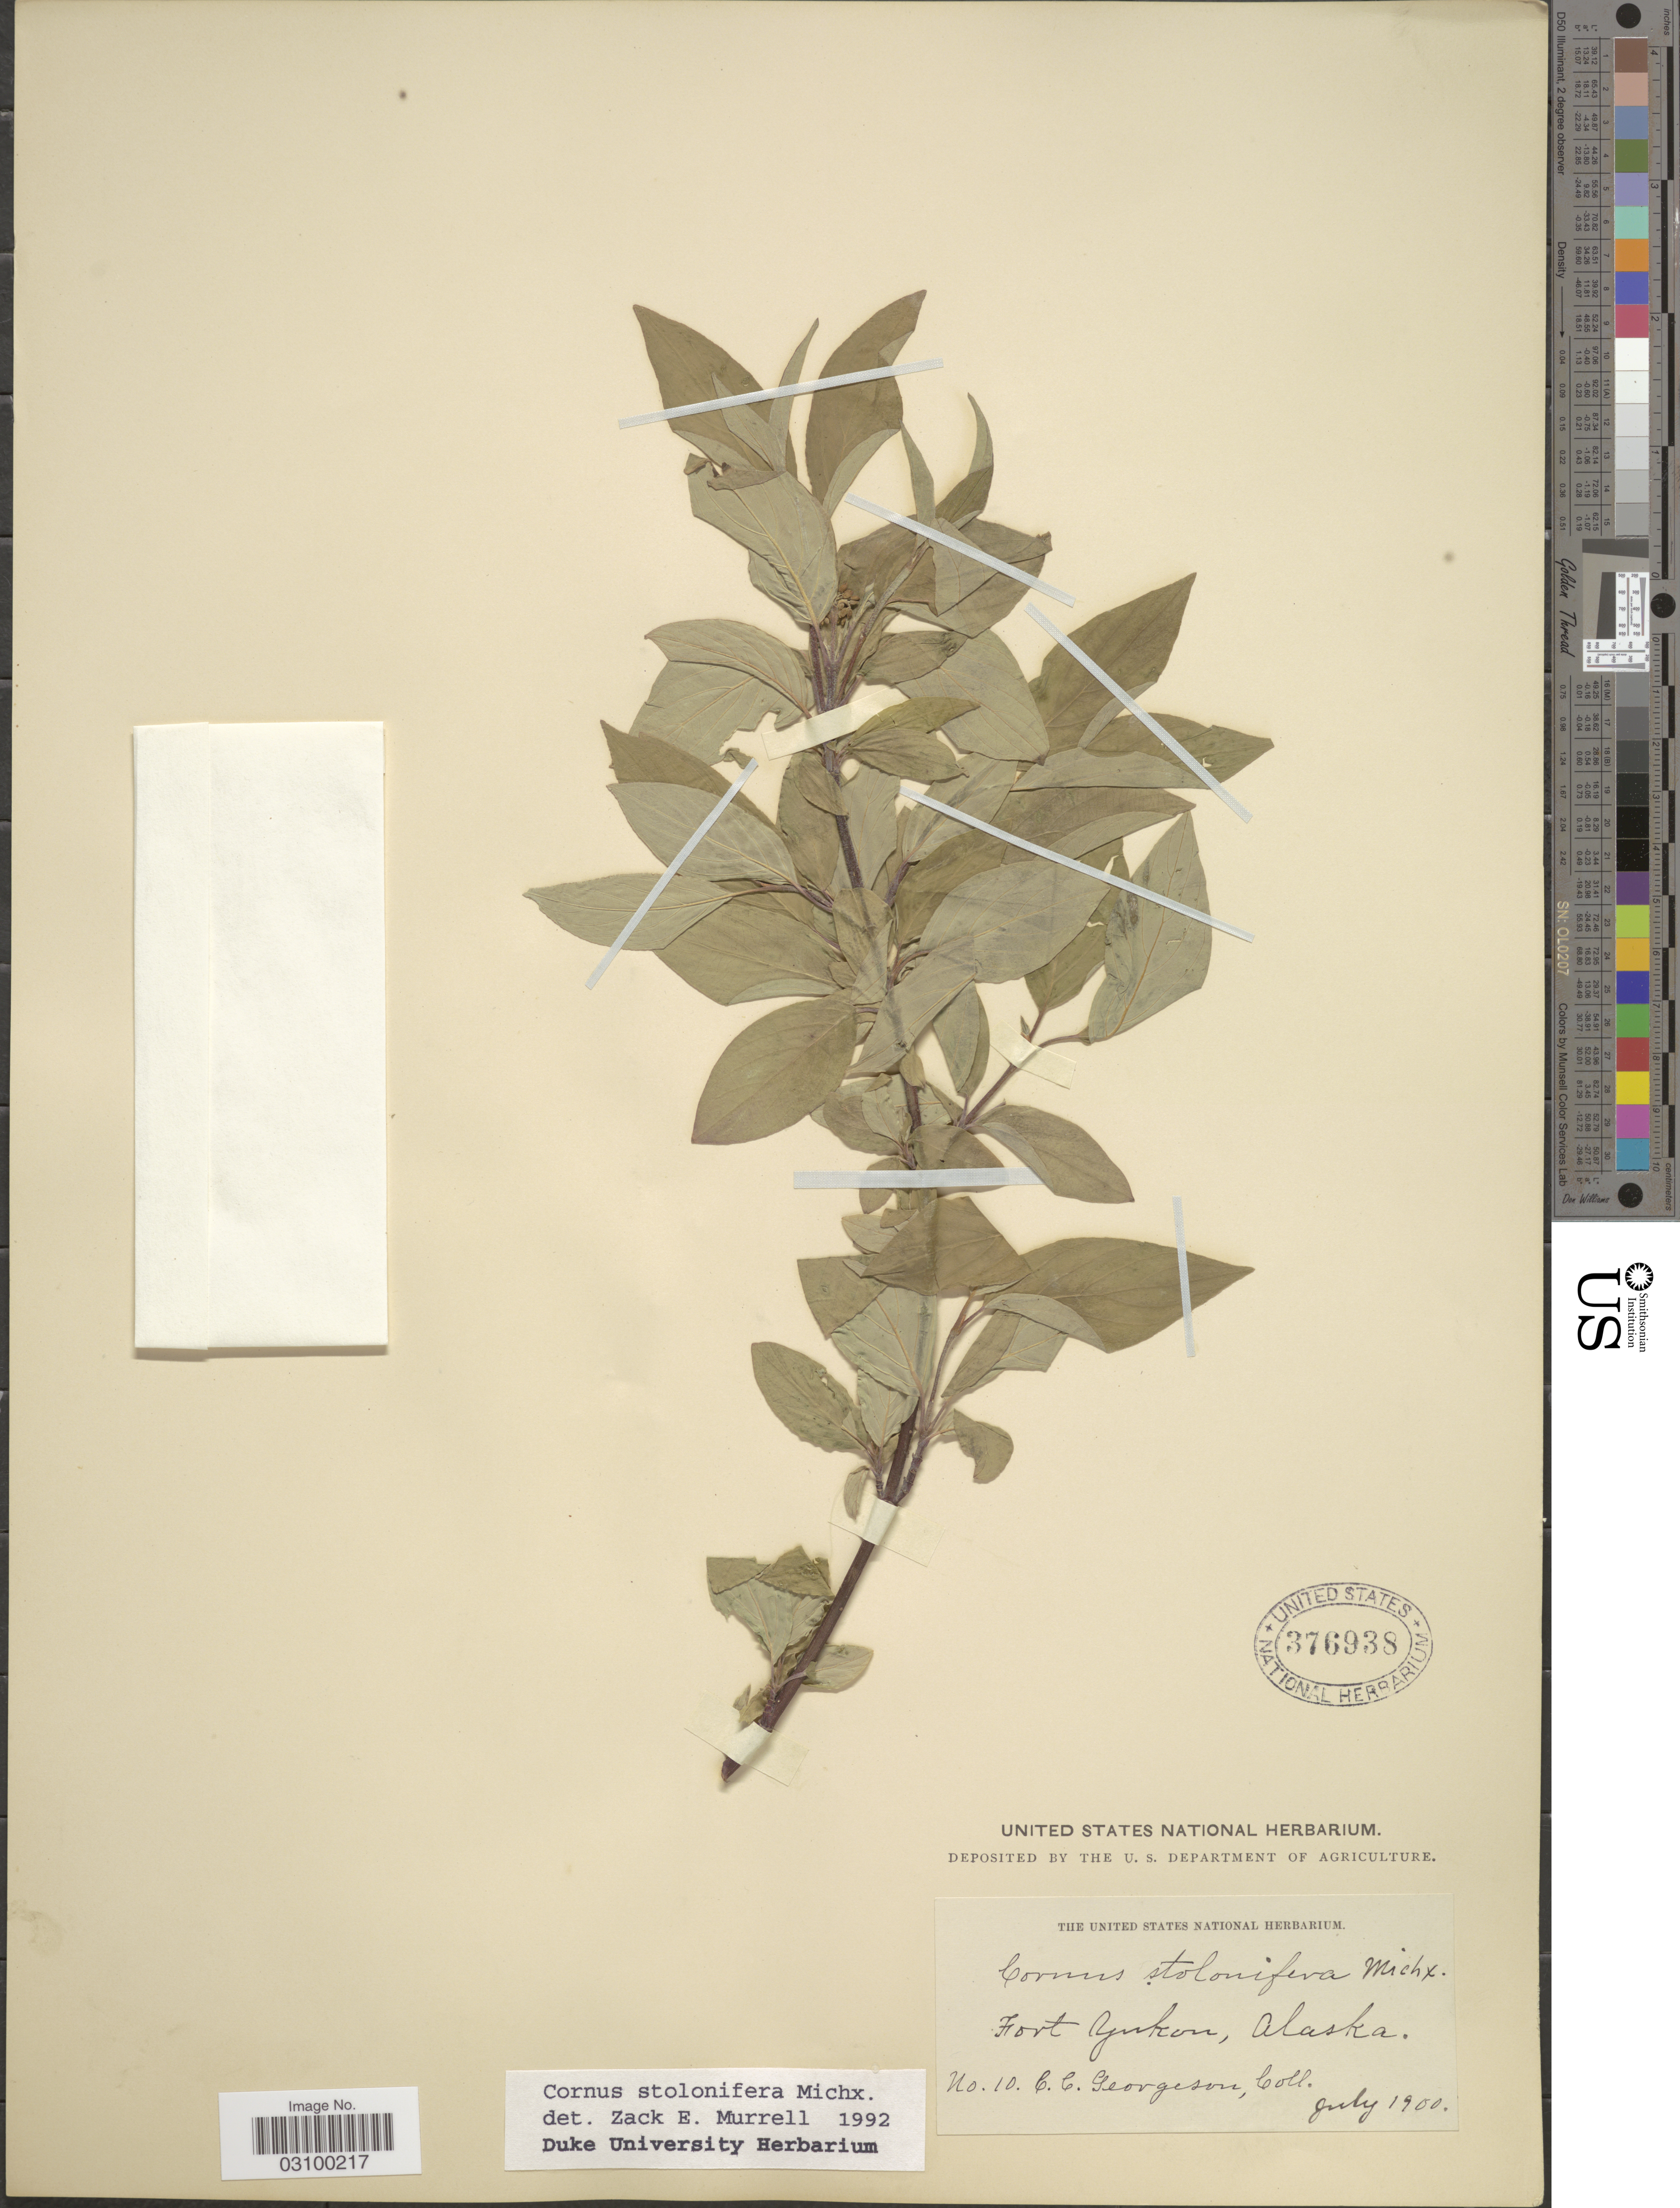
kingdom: Plantae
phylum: Tracheophyta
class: Magnoliopsida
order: Cornales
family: Cornaceae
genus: Cornus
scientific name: Cornus sericea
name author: L.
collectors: C. Georgeson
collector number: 10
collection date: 1900-07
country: United States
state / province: Alaska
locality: Fort Yukon.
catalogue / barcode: US 376938